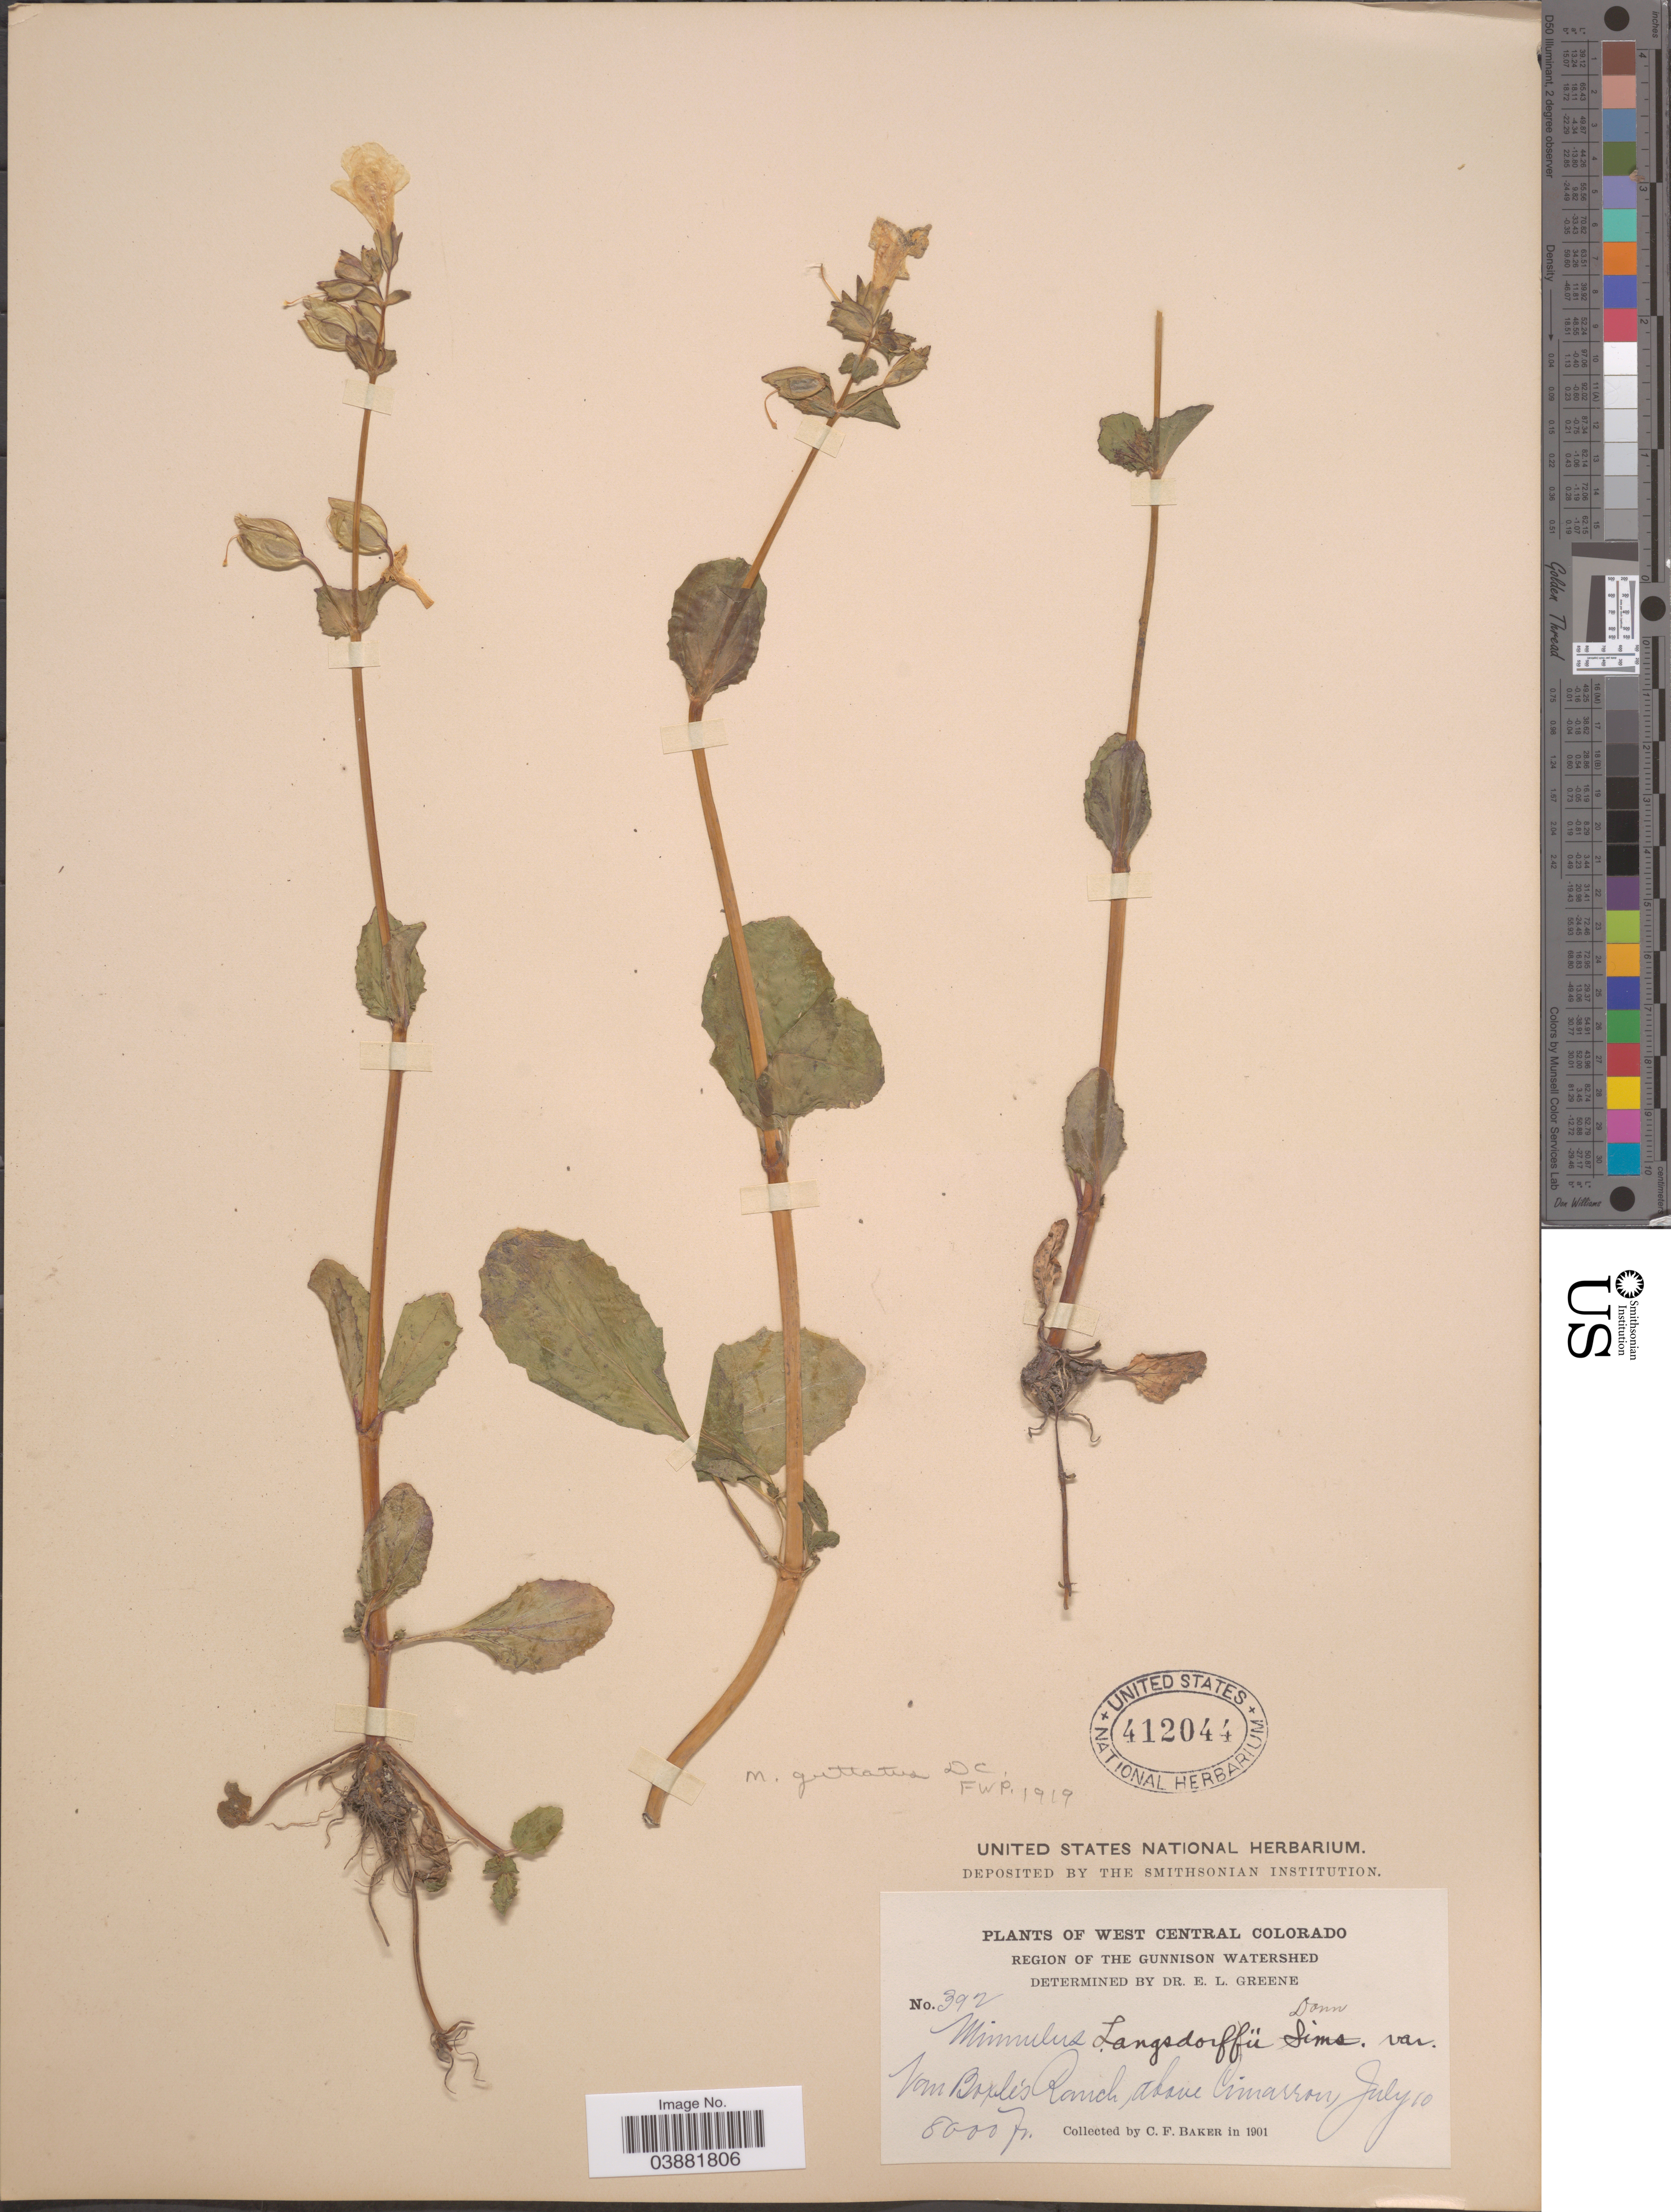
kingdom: Plantae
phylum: Tracheophyta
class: Magnoliopsida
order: Lamiales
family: Phrymaceae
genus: Mimulus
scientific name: Mimulus guttatus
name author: DC.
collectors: C. F. Baker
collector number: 392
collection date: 1901-07-10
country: United States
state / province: Colorado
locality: West Central Colorado. Region of the Gunnison Watershed. Van Boxle's Ranch above Cimarron.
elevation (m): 2438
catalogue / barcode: US 412044